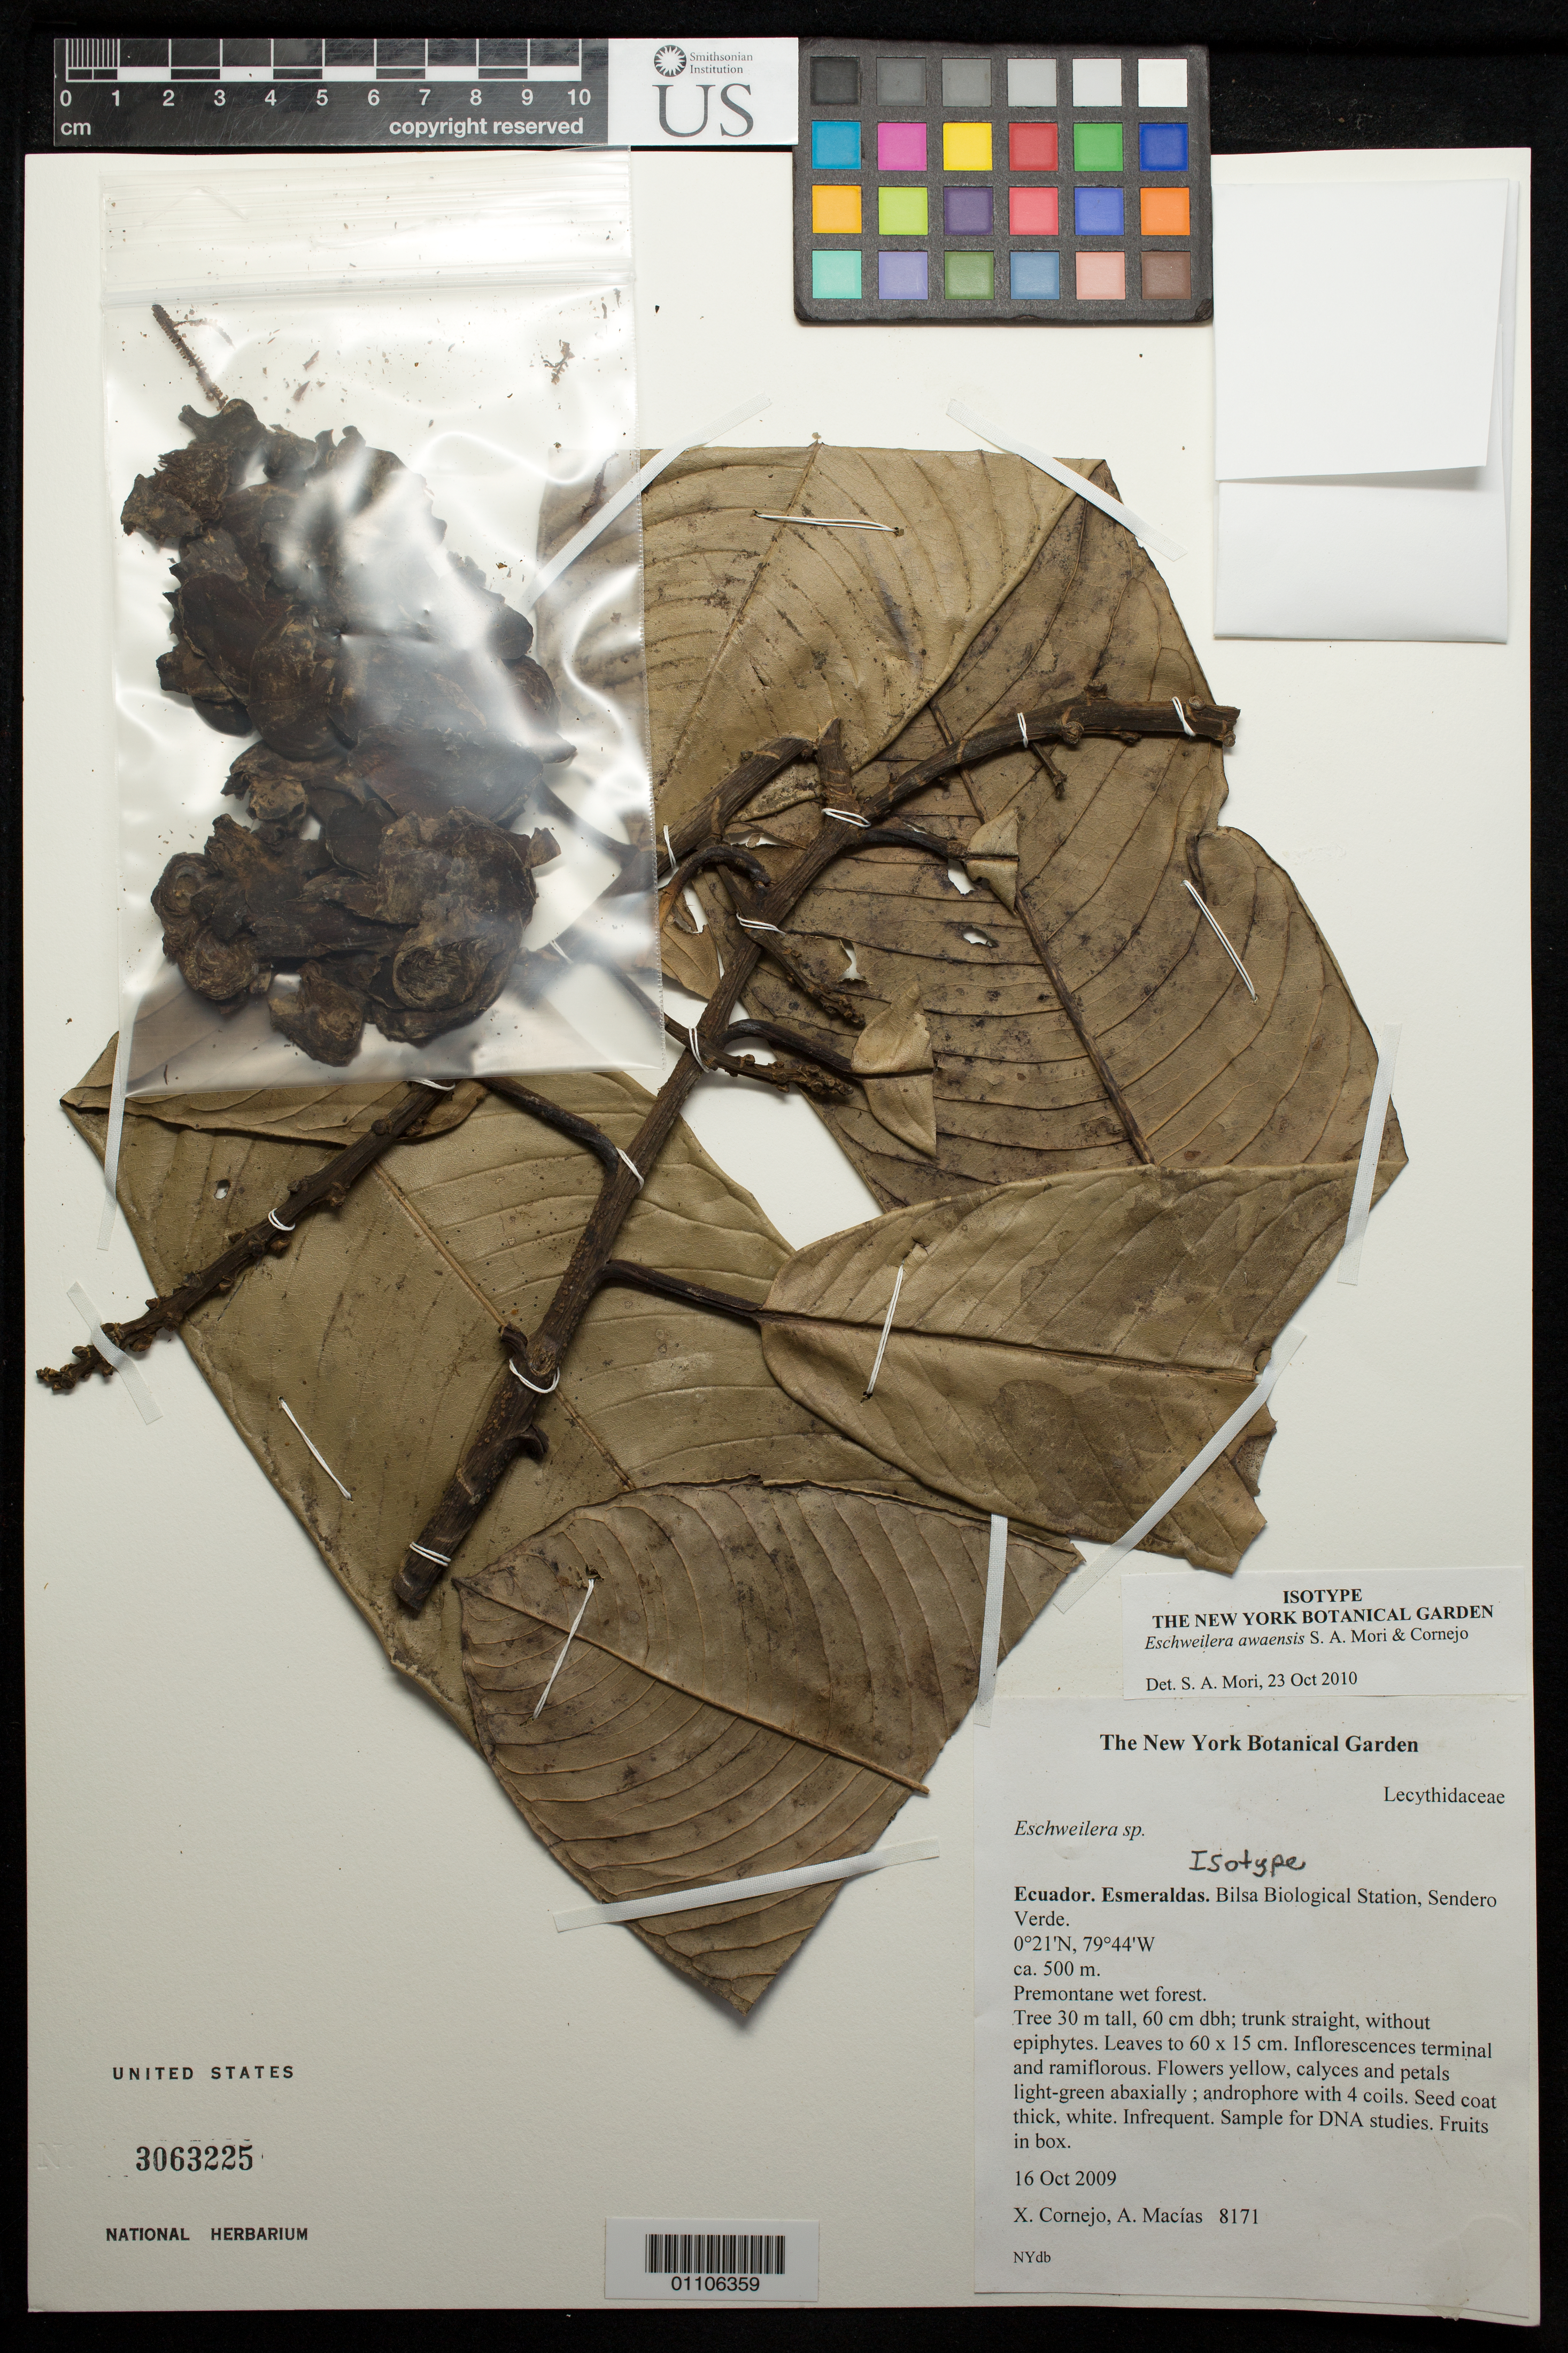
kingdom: Plantae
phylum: Tracheophyta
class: Magnoliopsida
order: Ericales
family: Lecythidaceae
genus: Eschweilera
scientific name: Eschweilera awaensis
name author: S.A. Mori & Cornejo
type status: Isotype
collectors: X. F. Cornejo & A. Macías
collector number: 8171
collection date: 2009-10-16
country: Ecuador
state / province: Esmeraldas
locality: Bilsa Biological Station, Sendero Verde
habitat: Premontane wet forest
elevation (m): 500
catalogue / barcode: US 3063225